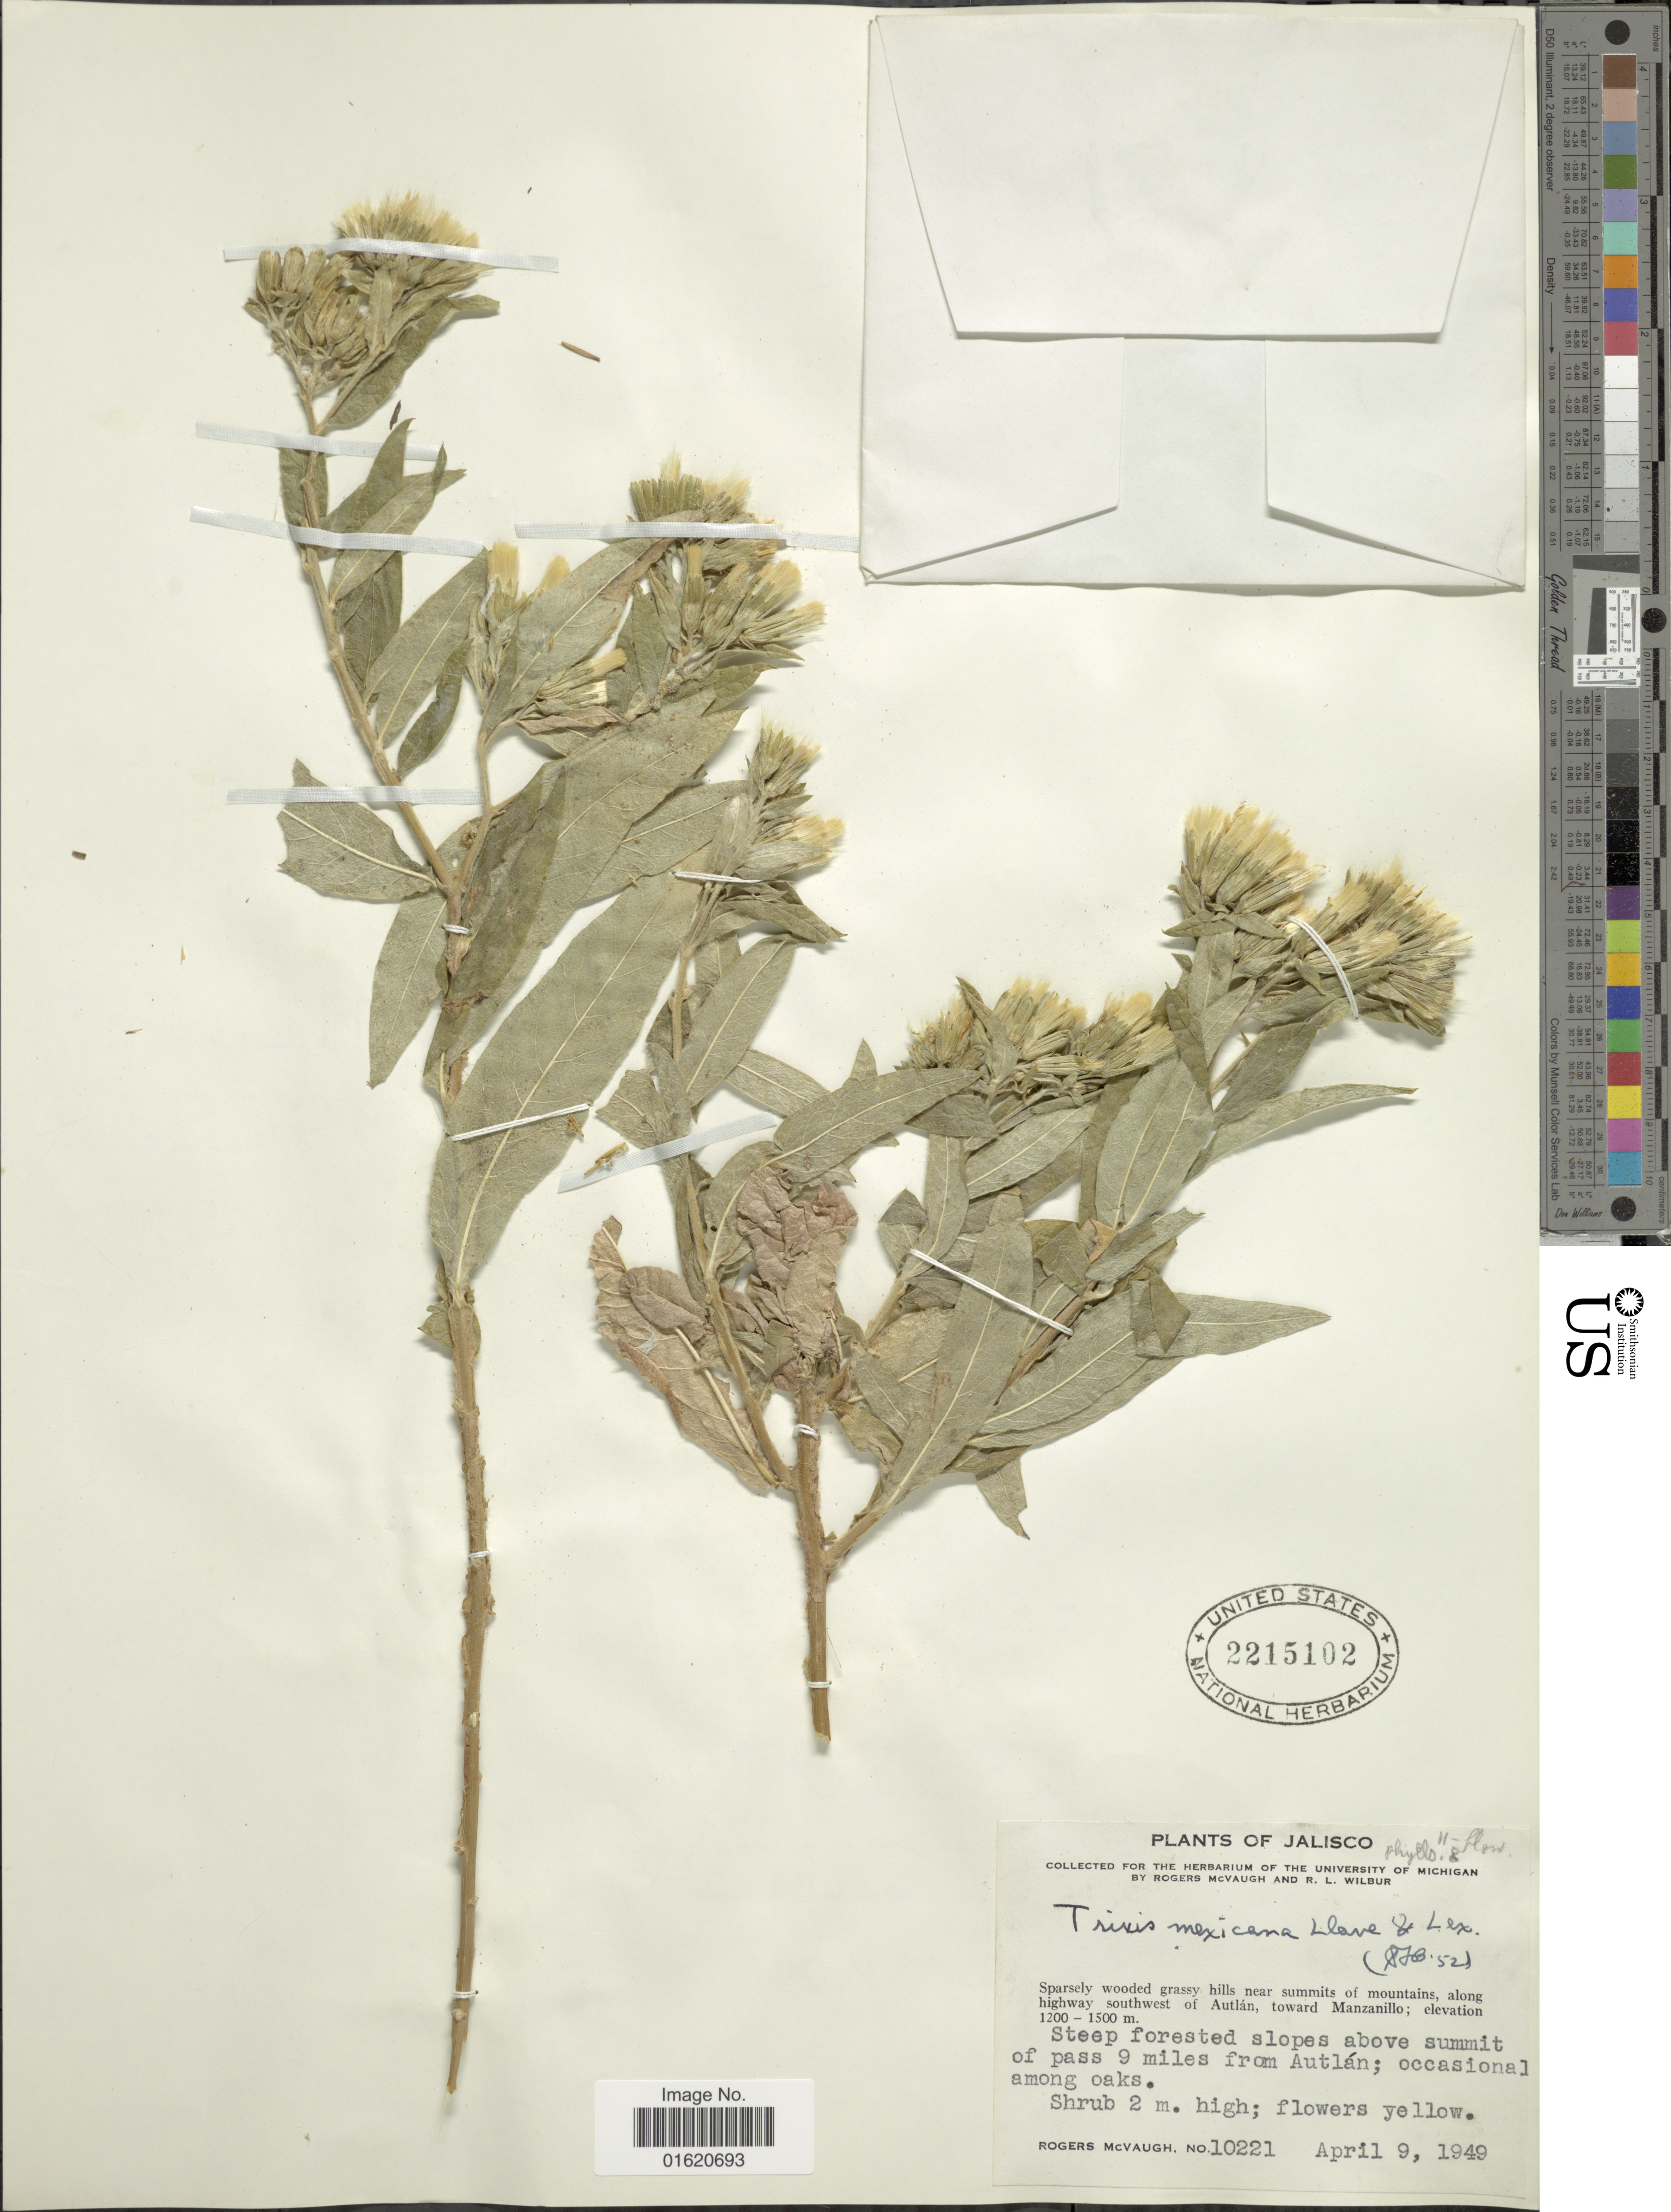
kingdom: Plantae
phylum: Tracheophyta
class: Magnoliopsida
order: Asterales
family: Asteraceae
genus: Trixis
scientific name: Trixis mexicana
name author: Lex.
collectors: R. McVaugh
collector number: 10221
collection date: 1949-04-09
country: Mexico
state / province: Jalisco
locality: Sparsely wooded grassy hills near summits of mountains, along highway southwest of Autlán, toward Manzanillo, steeo forested slopes above summit of pass 9 miles from Autlán; occasional among oaks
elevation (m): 1200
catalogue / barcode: US 2215102